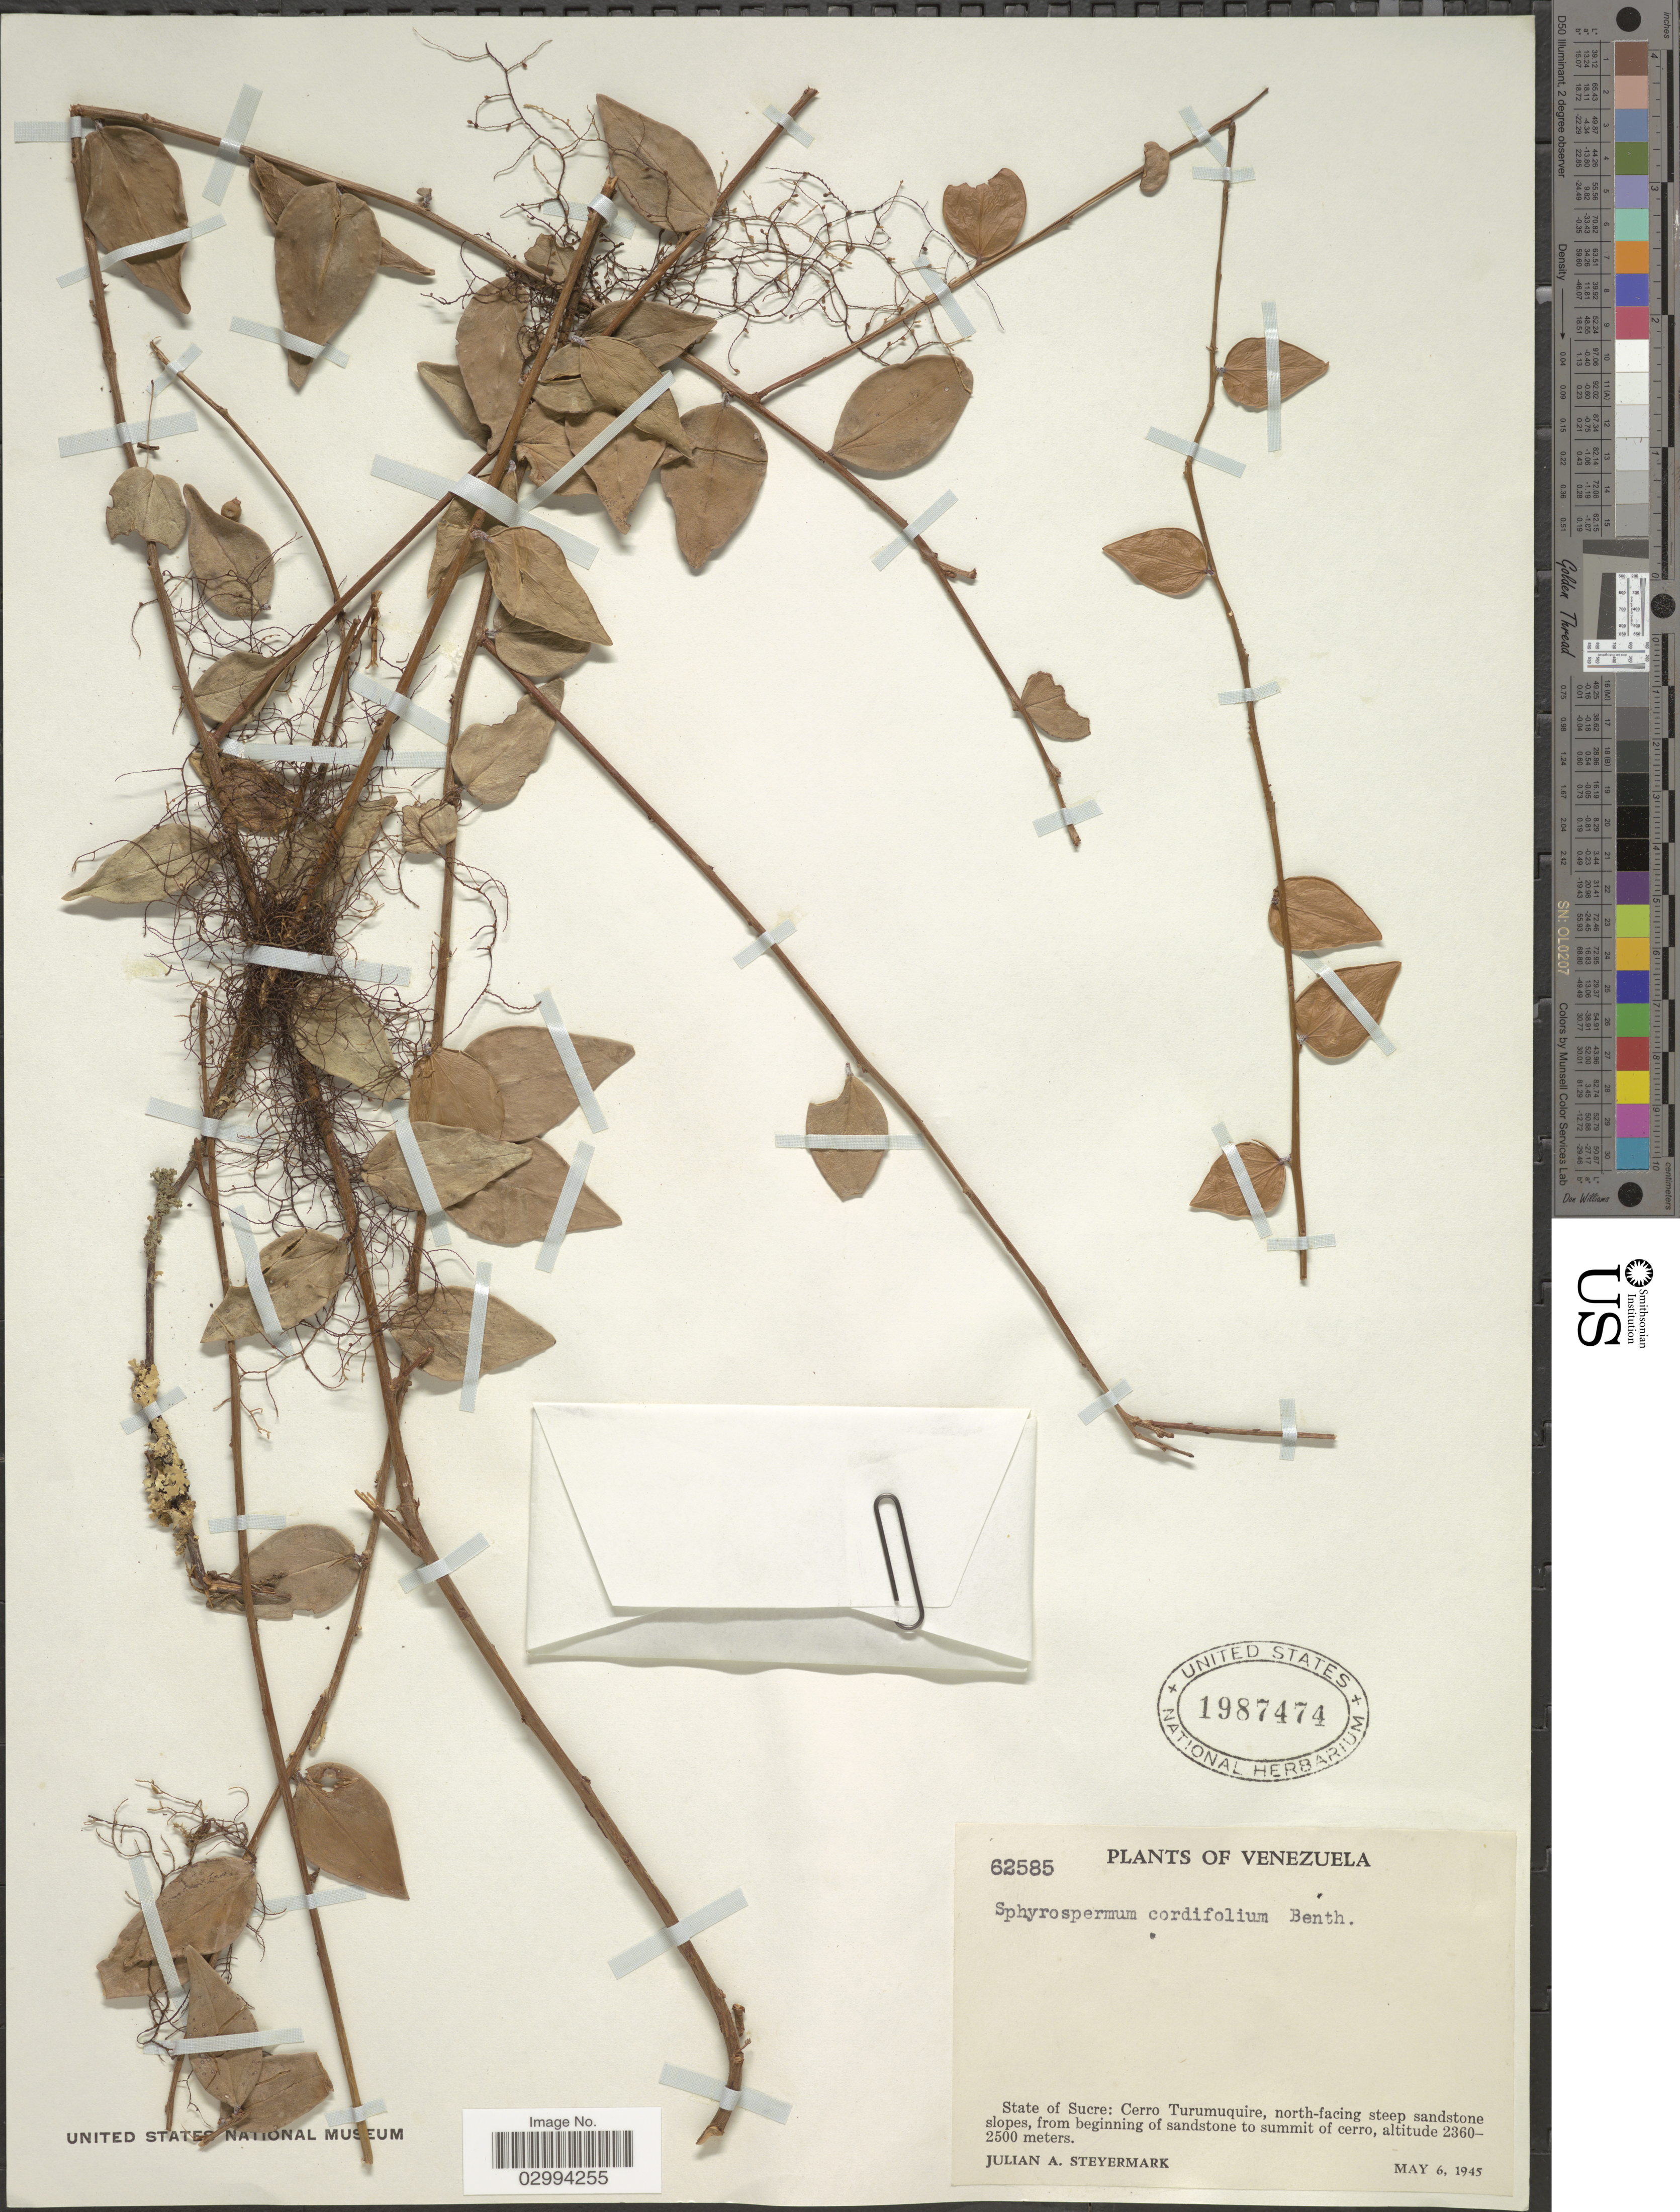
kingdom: Plantae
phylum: Tracheophyta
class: Magnoliopsida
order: Ericales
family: Ericaceae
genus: Sphyrospermum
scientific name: Sphyrospermum cordifolium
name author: Benth.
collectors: J. Steyermark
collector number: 62585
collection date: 1945-05-06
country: Venezuela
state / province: Sucre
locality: Cerro Turumuquire, north-facing steep sandstone slopes, from beginning of sandstone to summit of cerro.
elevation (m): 2360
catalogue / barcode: US 1987474